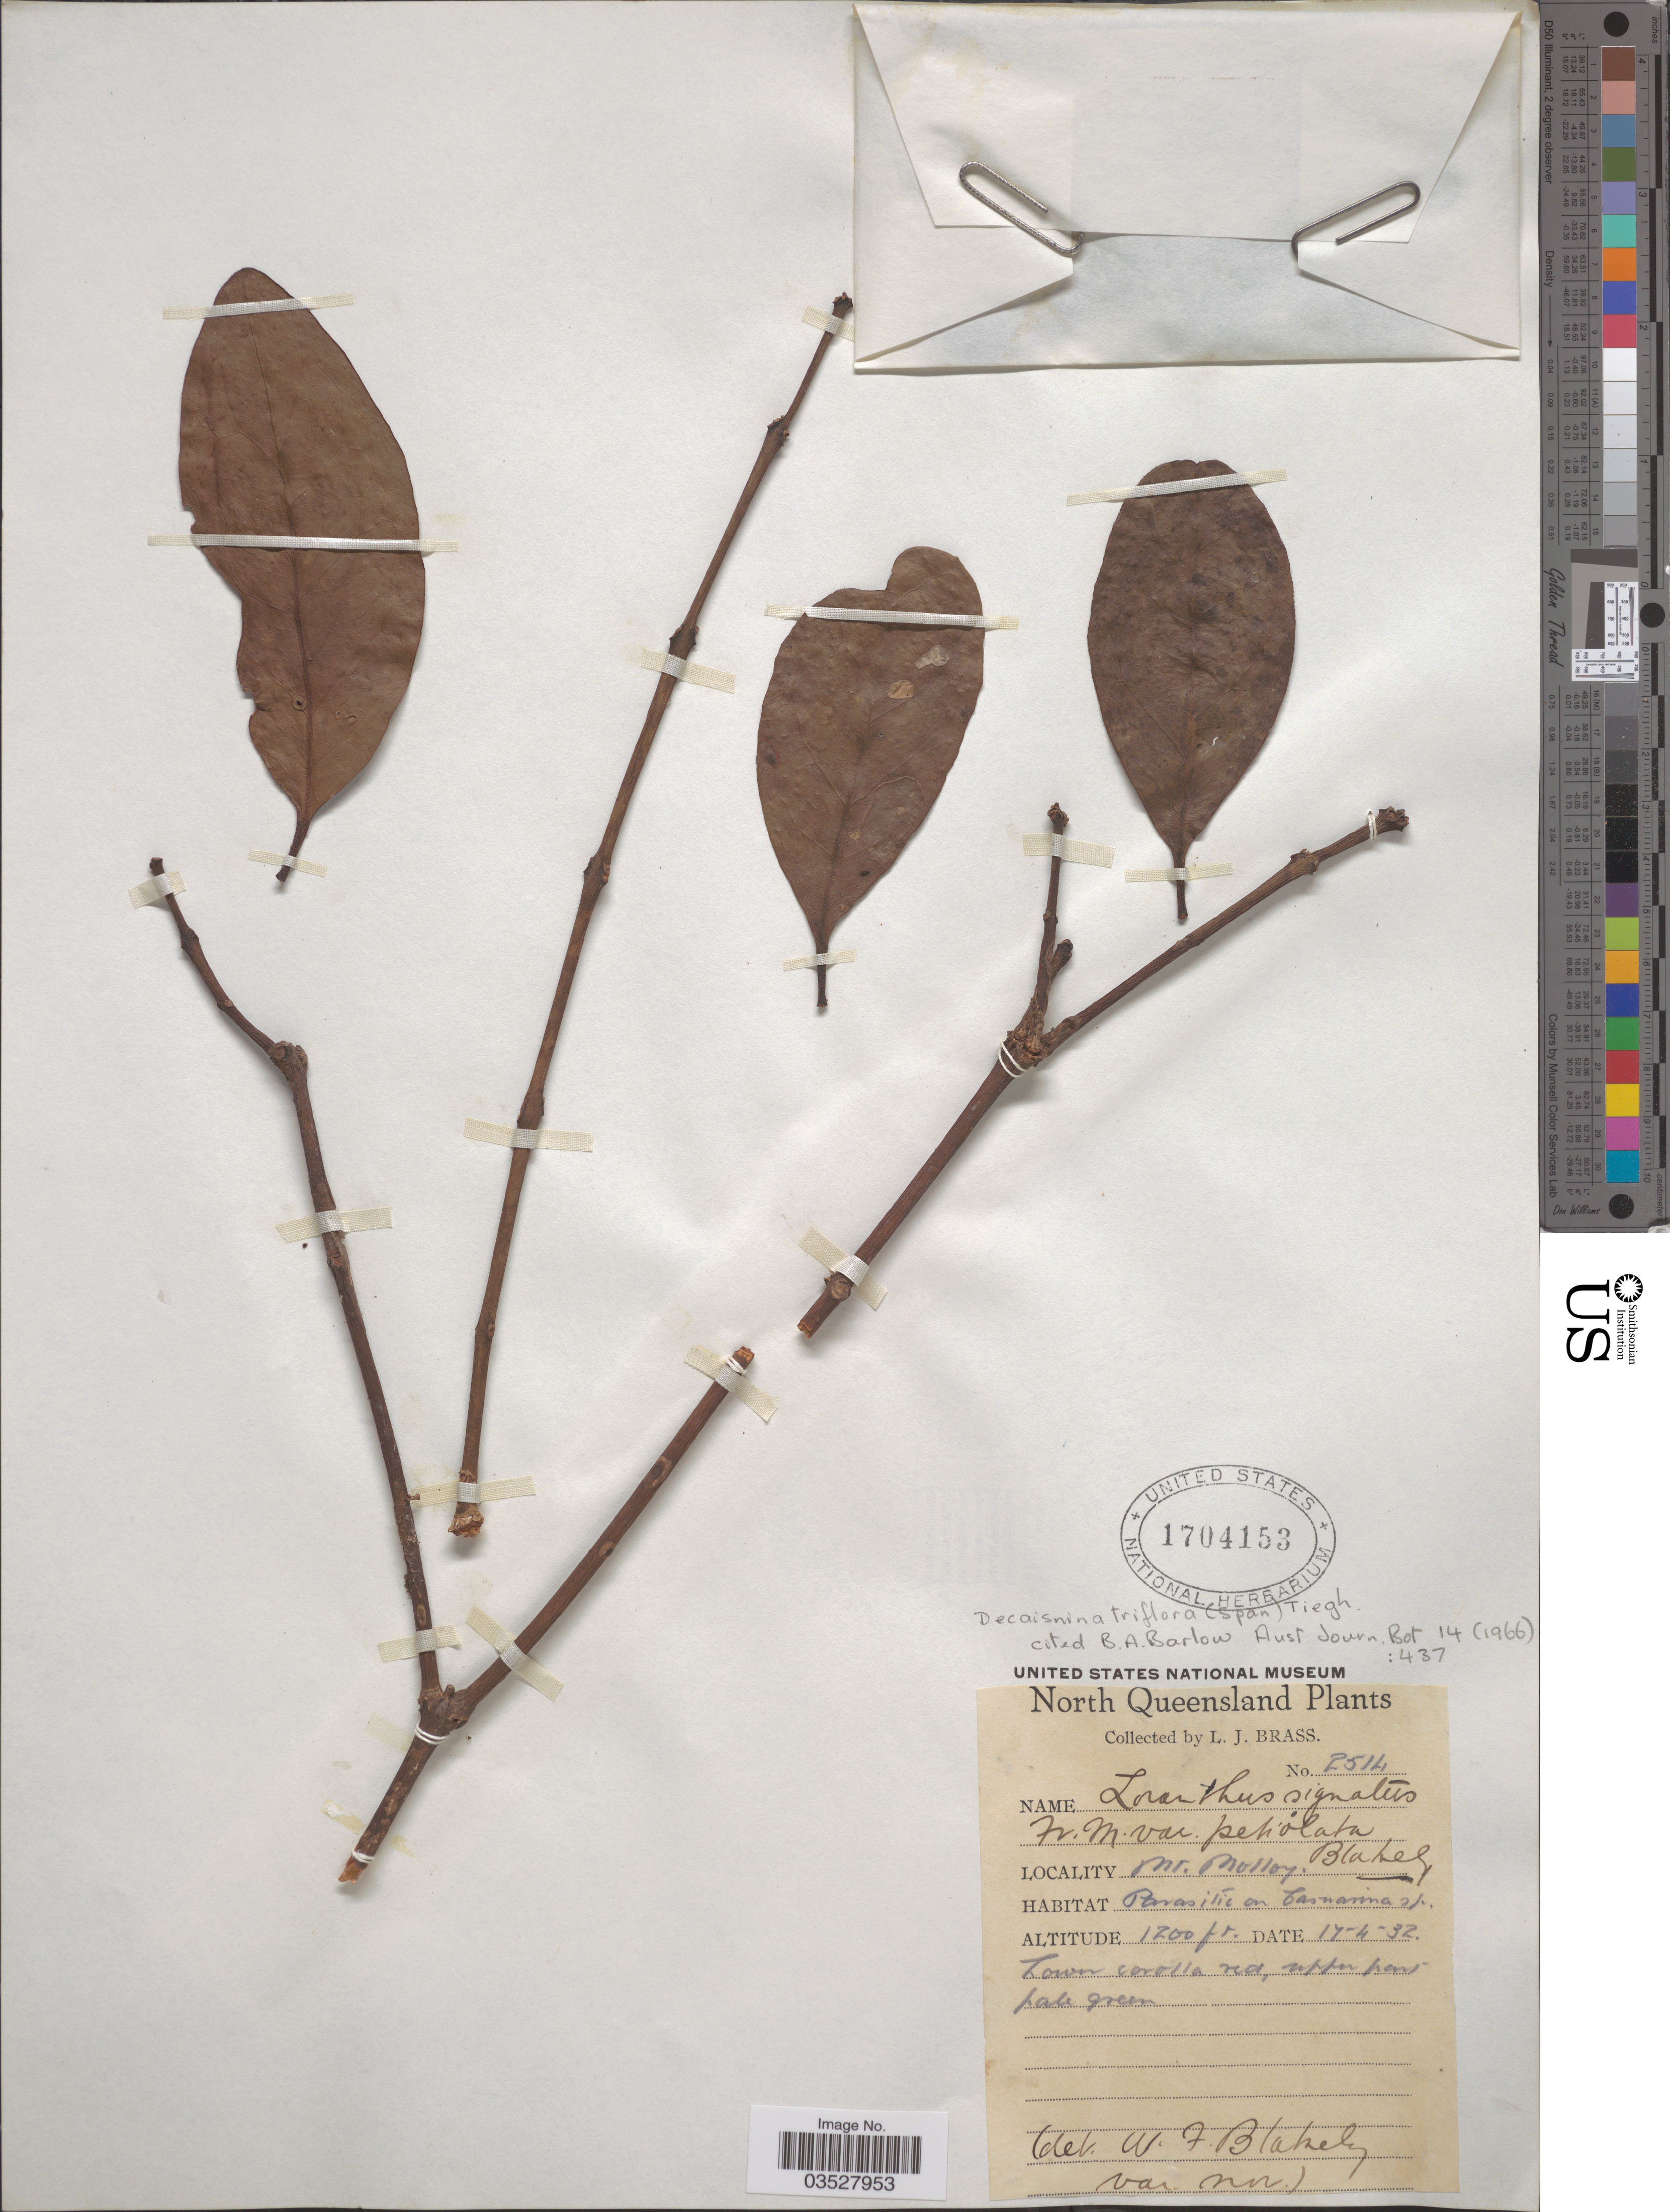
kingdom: Plantae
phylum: Tracheophyta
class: Magnoliopsida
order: Santalales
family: Loranthaceae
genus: Decaisnina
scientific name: Decaisnina triflora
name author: Tiegh.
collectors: L. J. Brass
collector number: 2514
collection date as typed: Transcribed d/m/y: 17/4/32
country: Australia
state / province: Queensland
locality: North Queensland. Mt. Molloy.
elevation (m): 366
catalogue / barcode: US 1704153